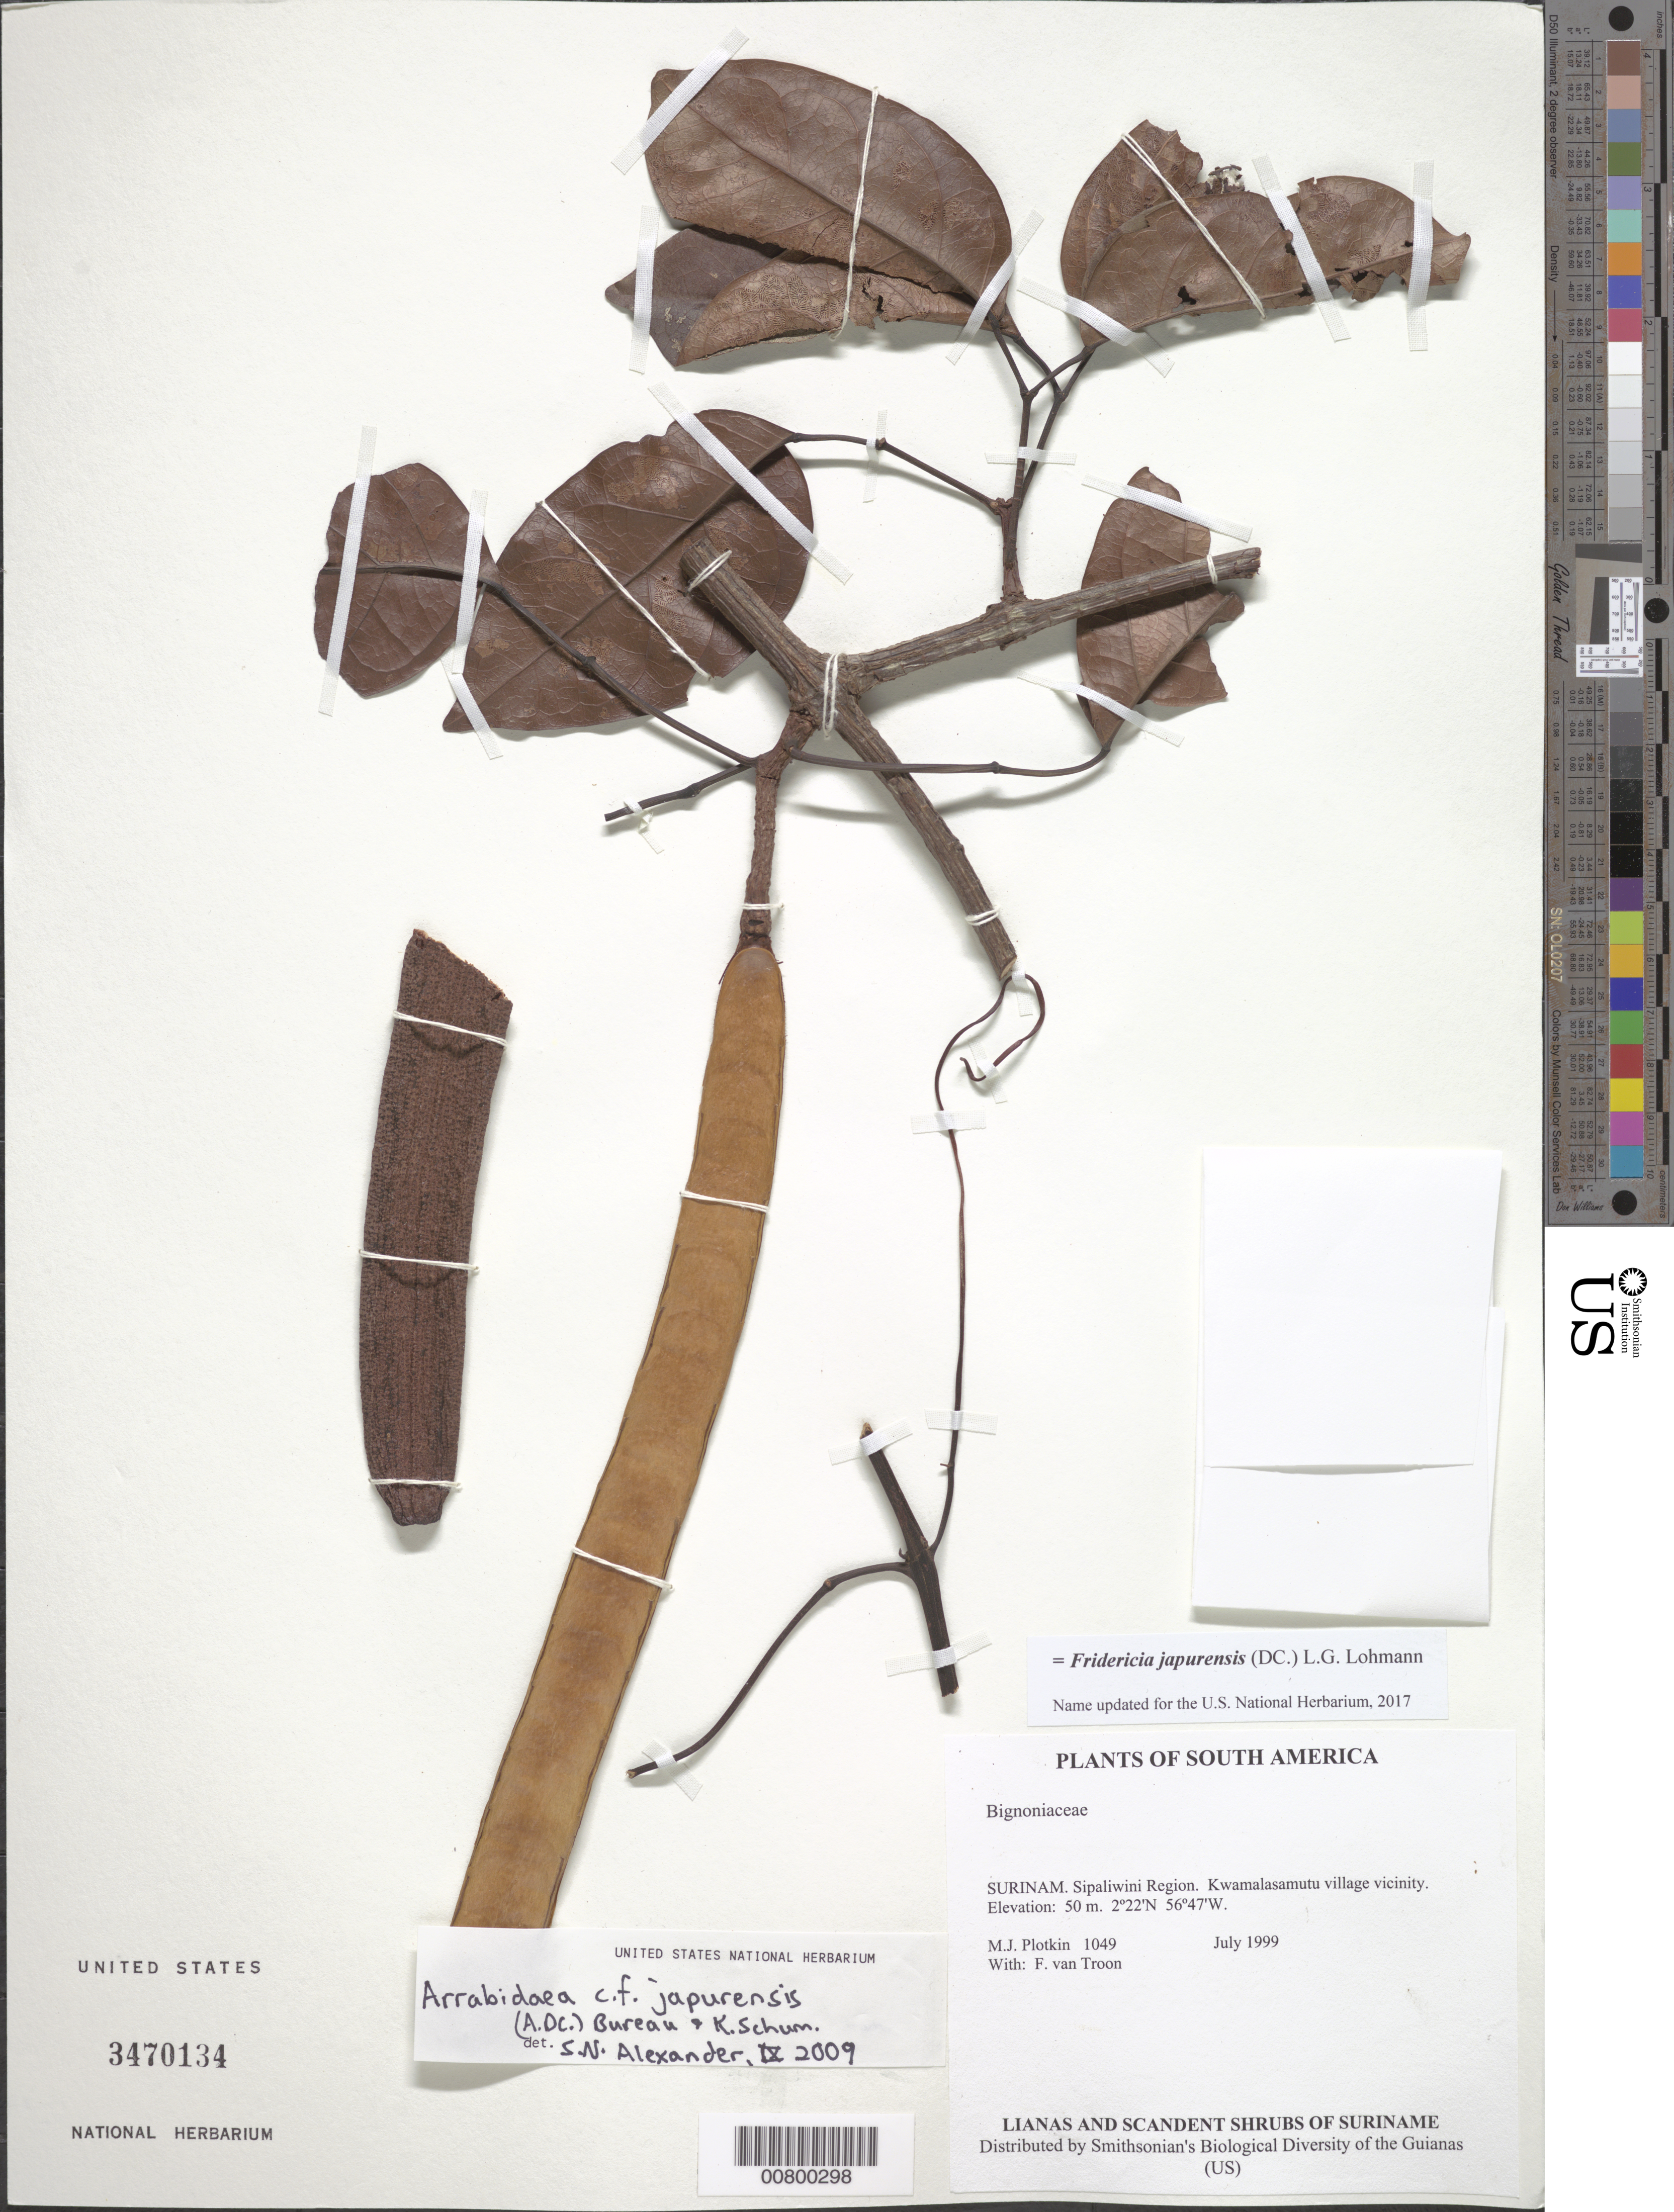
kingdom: Plantae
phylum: Tracheophyta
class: Magnoliopsida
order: Lamiales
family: Bignoniaceae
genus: Fridericia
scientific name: Fridericia japurensis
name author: (DC.) L.G. Lohmann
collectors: M. Plotkin & F. Van Troon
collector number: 1049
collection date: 1999-07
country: Suriname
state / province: Sipaliwini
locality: Sipaliwini Region. Kwamalasamutu village vicinity.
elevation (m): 50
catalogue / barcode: US 3470134